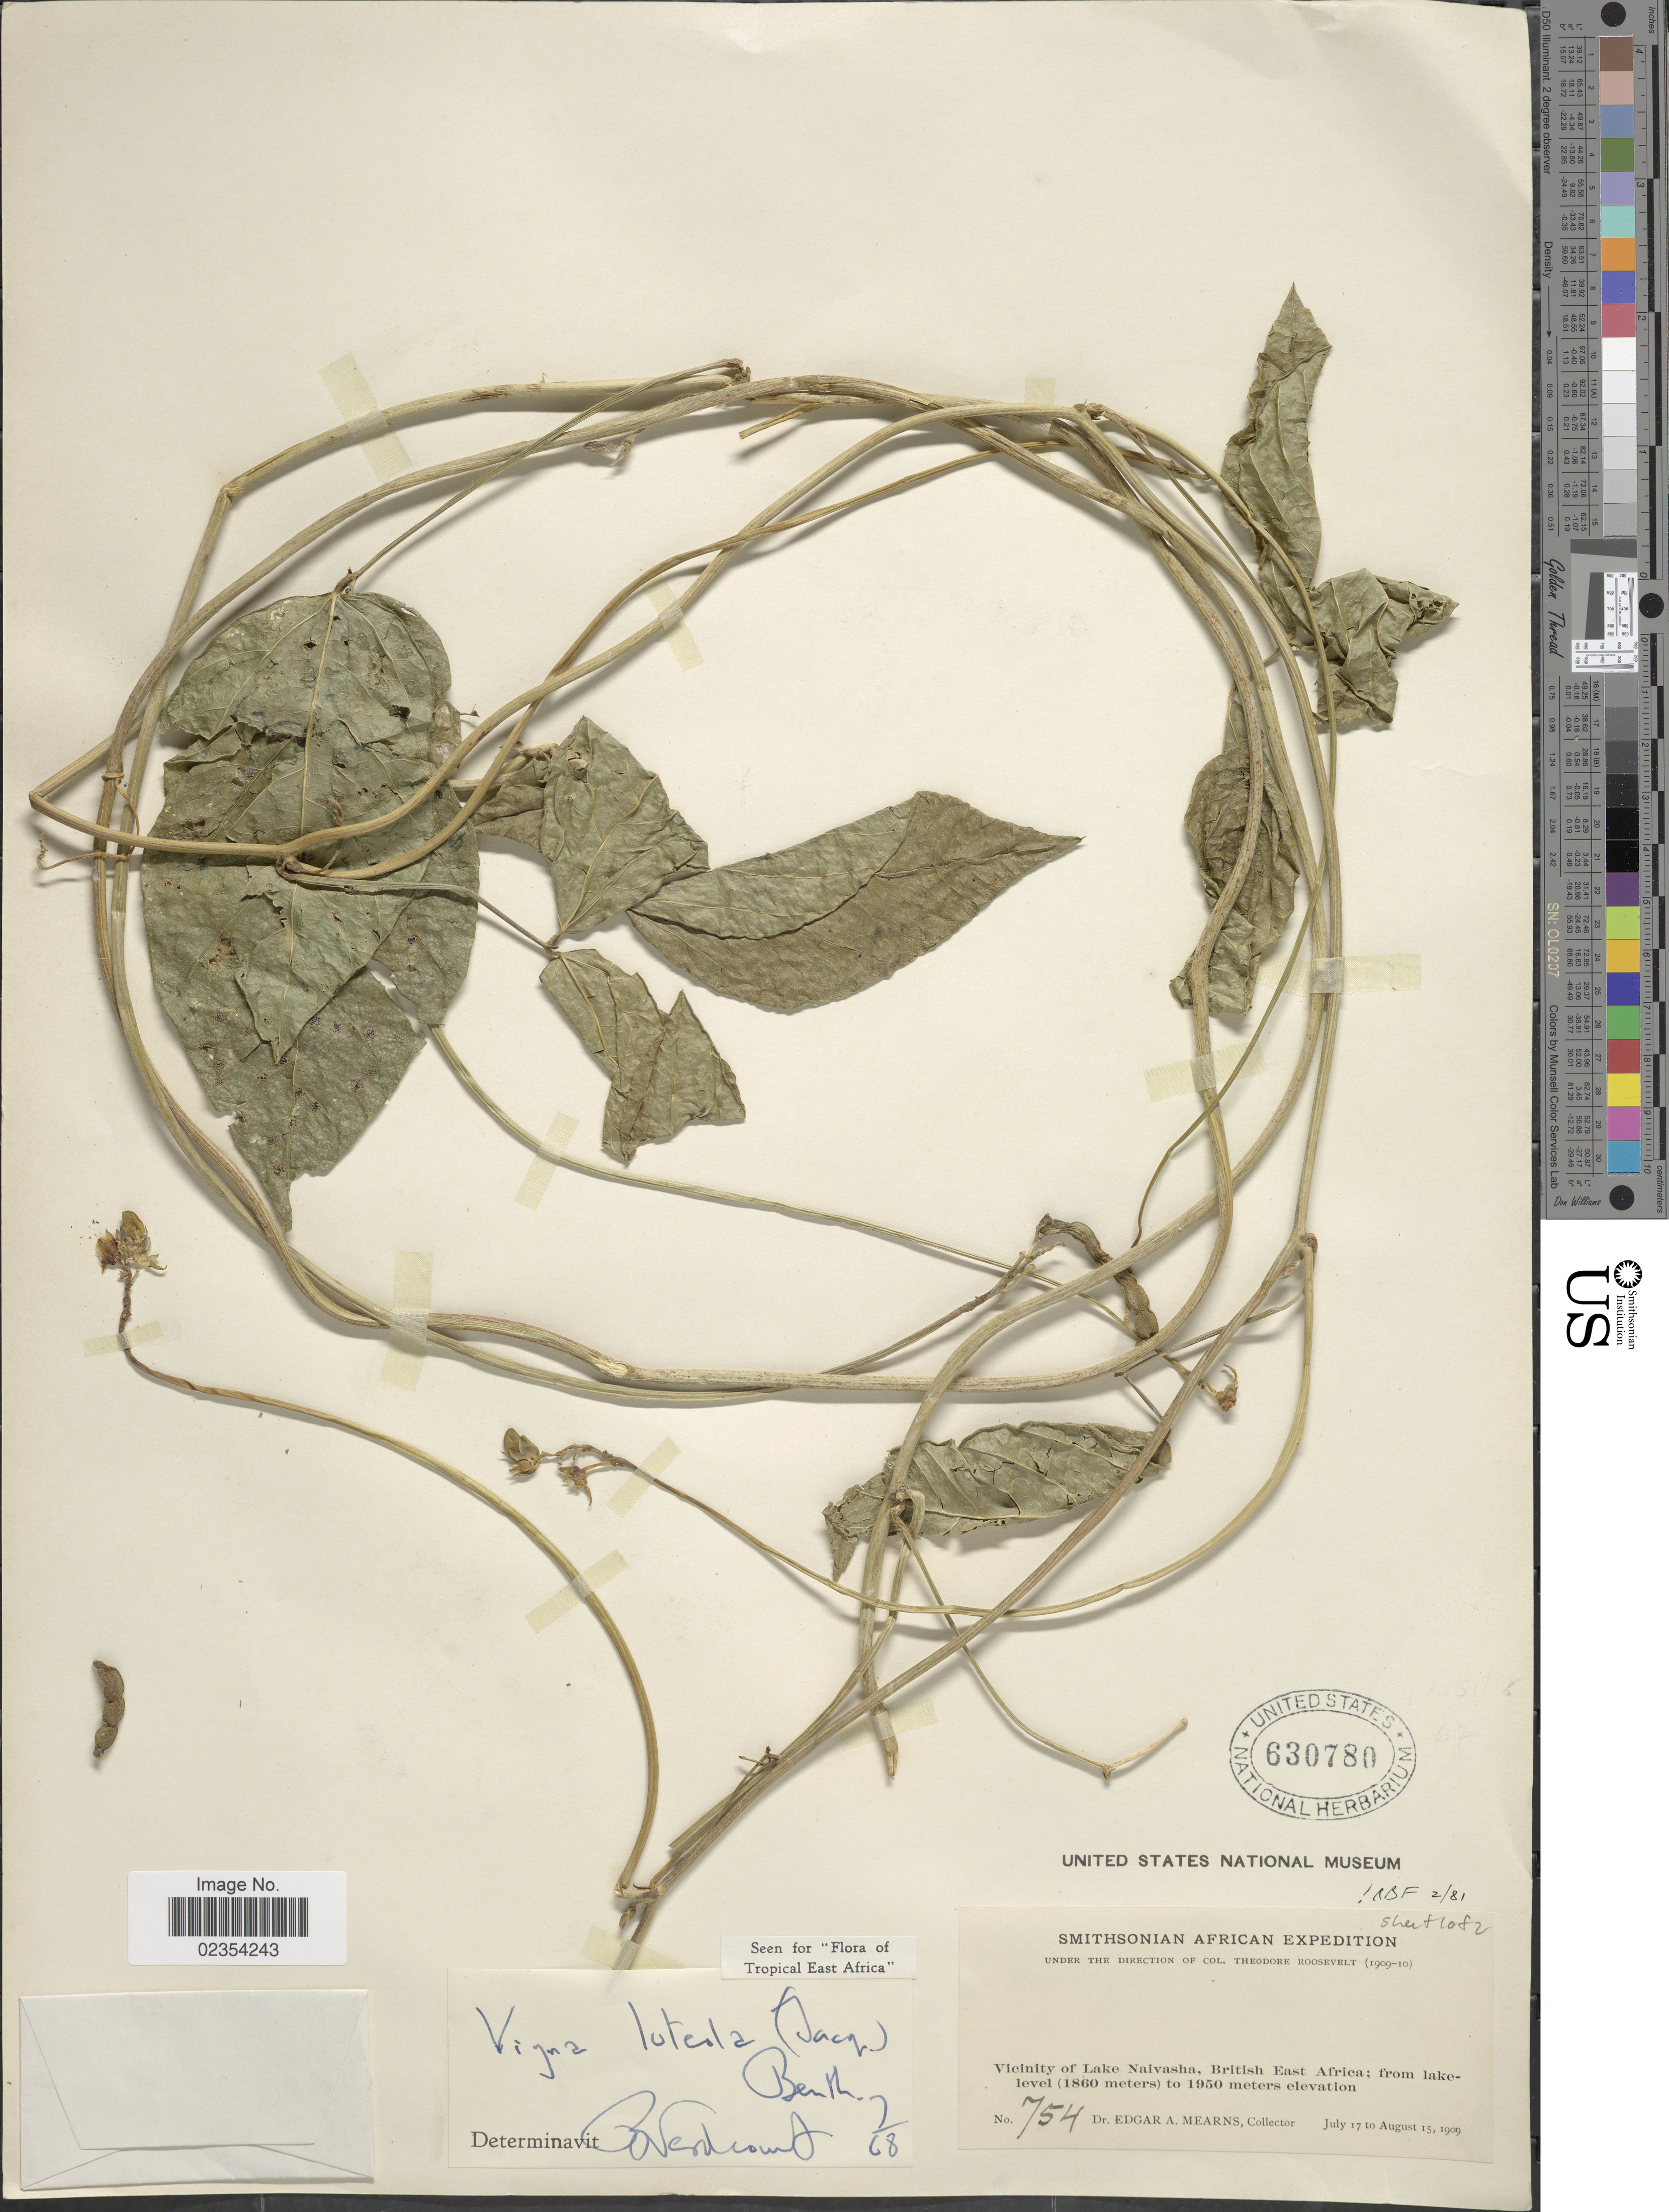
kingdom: Plantae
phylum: Tracheophyta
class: Magnoliopsida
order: Fabales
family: Fabaceae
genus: Vigna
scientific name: Vigna luteola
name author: (Jacq.) Benth.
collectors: E. A. Mearns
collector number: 754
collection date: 1909-07-17/1909-08-15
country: Kenya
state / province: Nakuru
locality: Vicinity of Lake Naivasha, British East Africa.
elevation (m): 1860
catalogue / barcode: US 630780